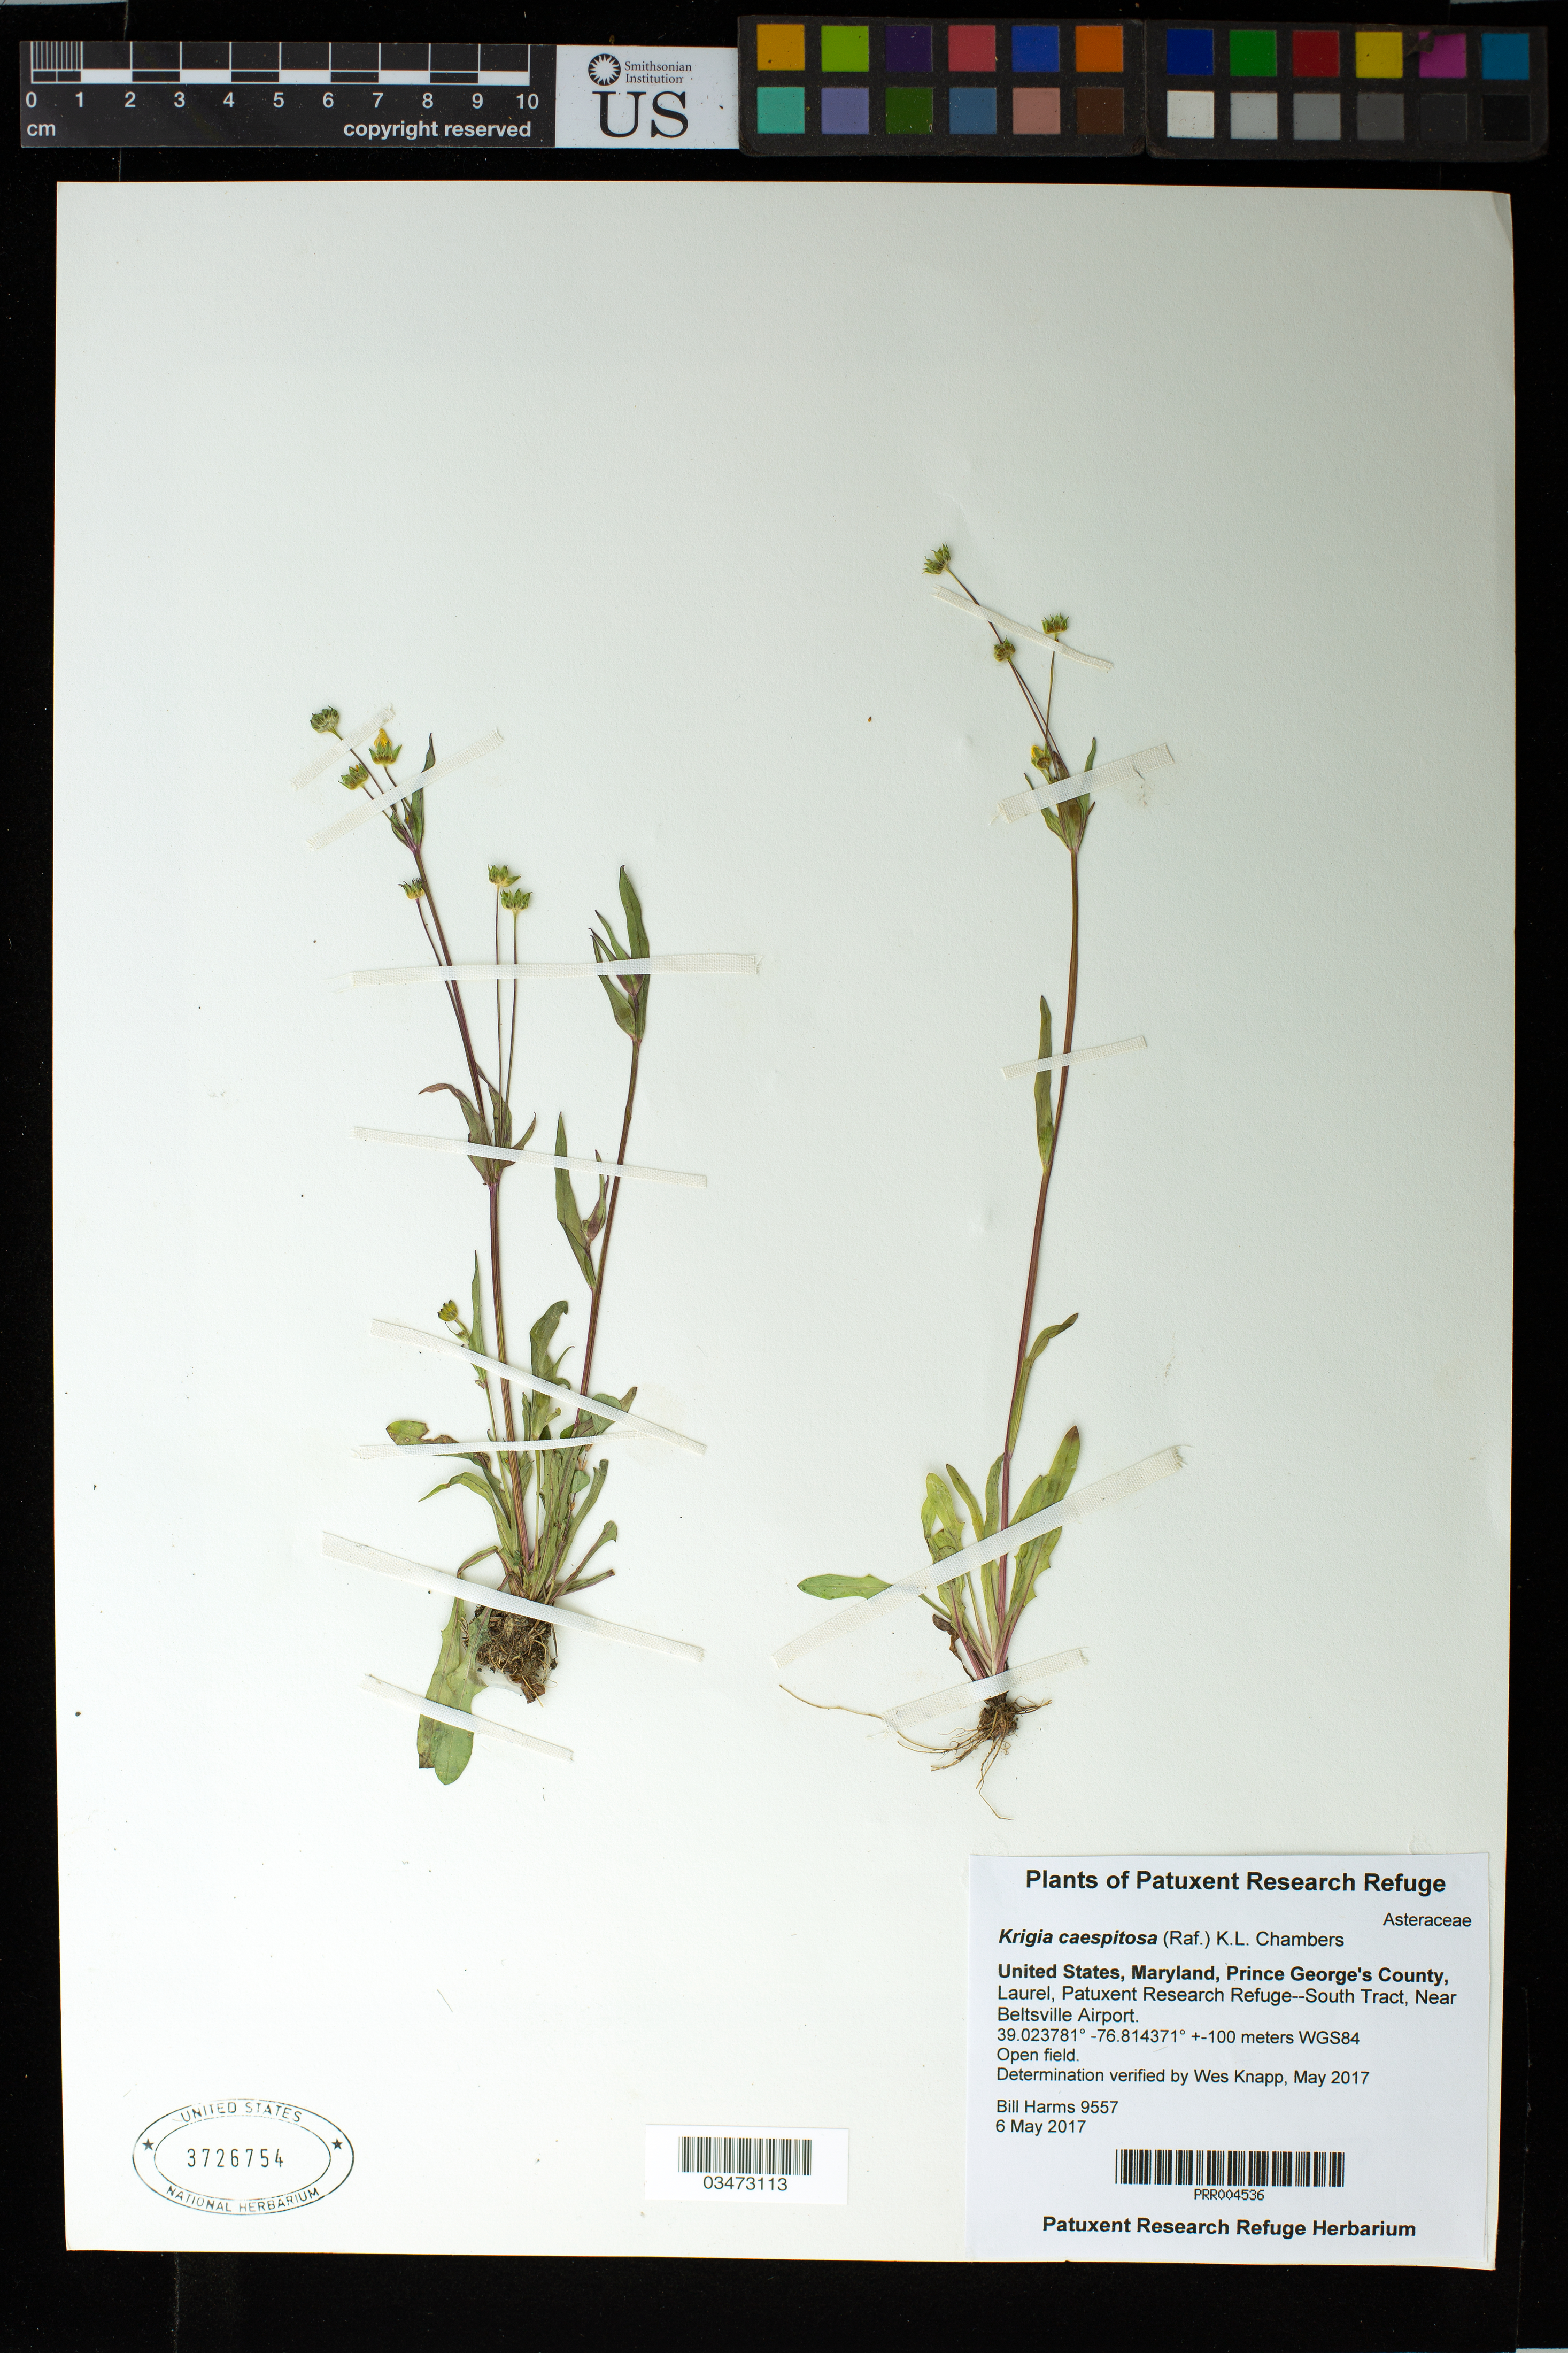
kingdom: Plantae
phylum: Tracheophyta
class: Magnoliopsida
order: Asterales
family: Asteraceae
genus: Krigia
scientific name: Krigia cespitosa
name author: (Raf.) K.L. Chambers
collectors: B. Harms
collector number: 9557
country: United States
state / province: Maryland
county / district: Prince George's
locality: Laurel, Patuxent Research Refuge--South Tract, Near Beltsville Airport.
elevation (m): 100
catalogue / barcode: US 3726754